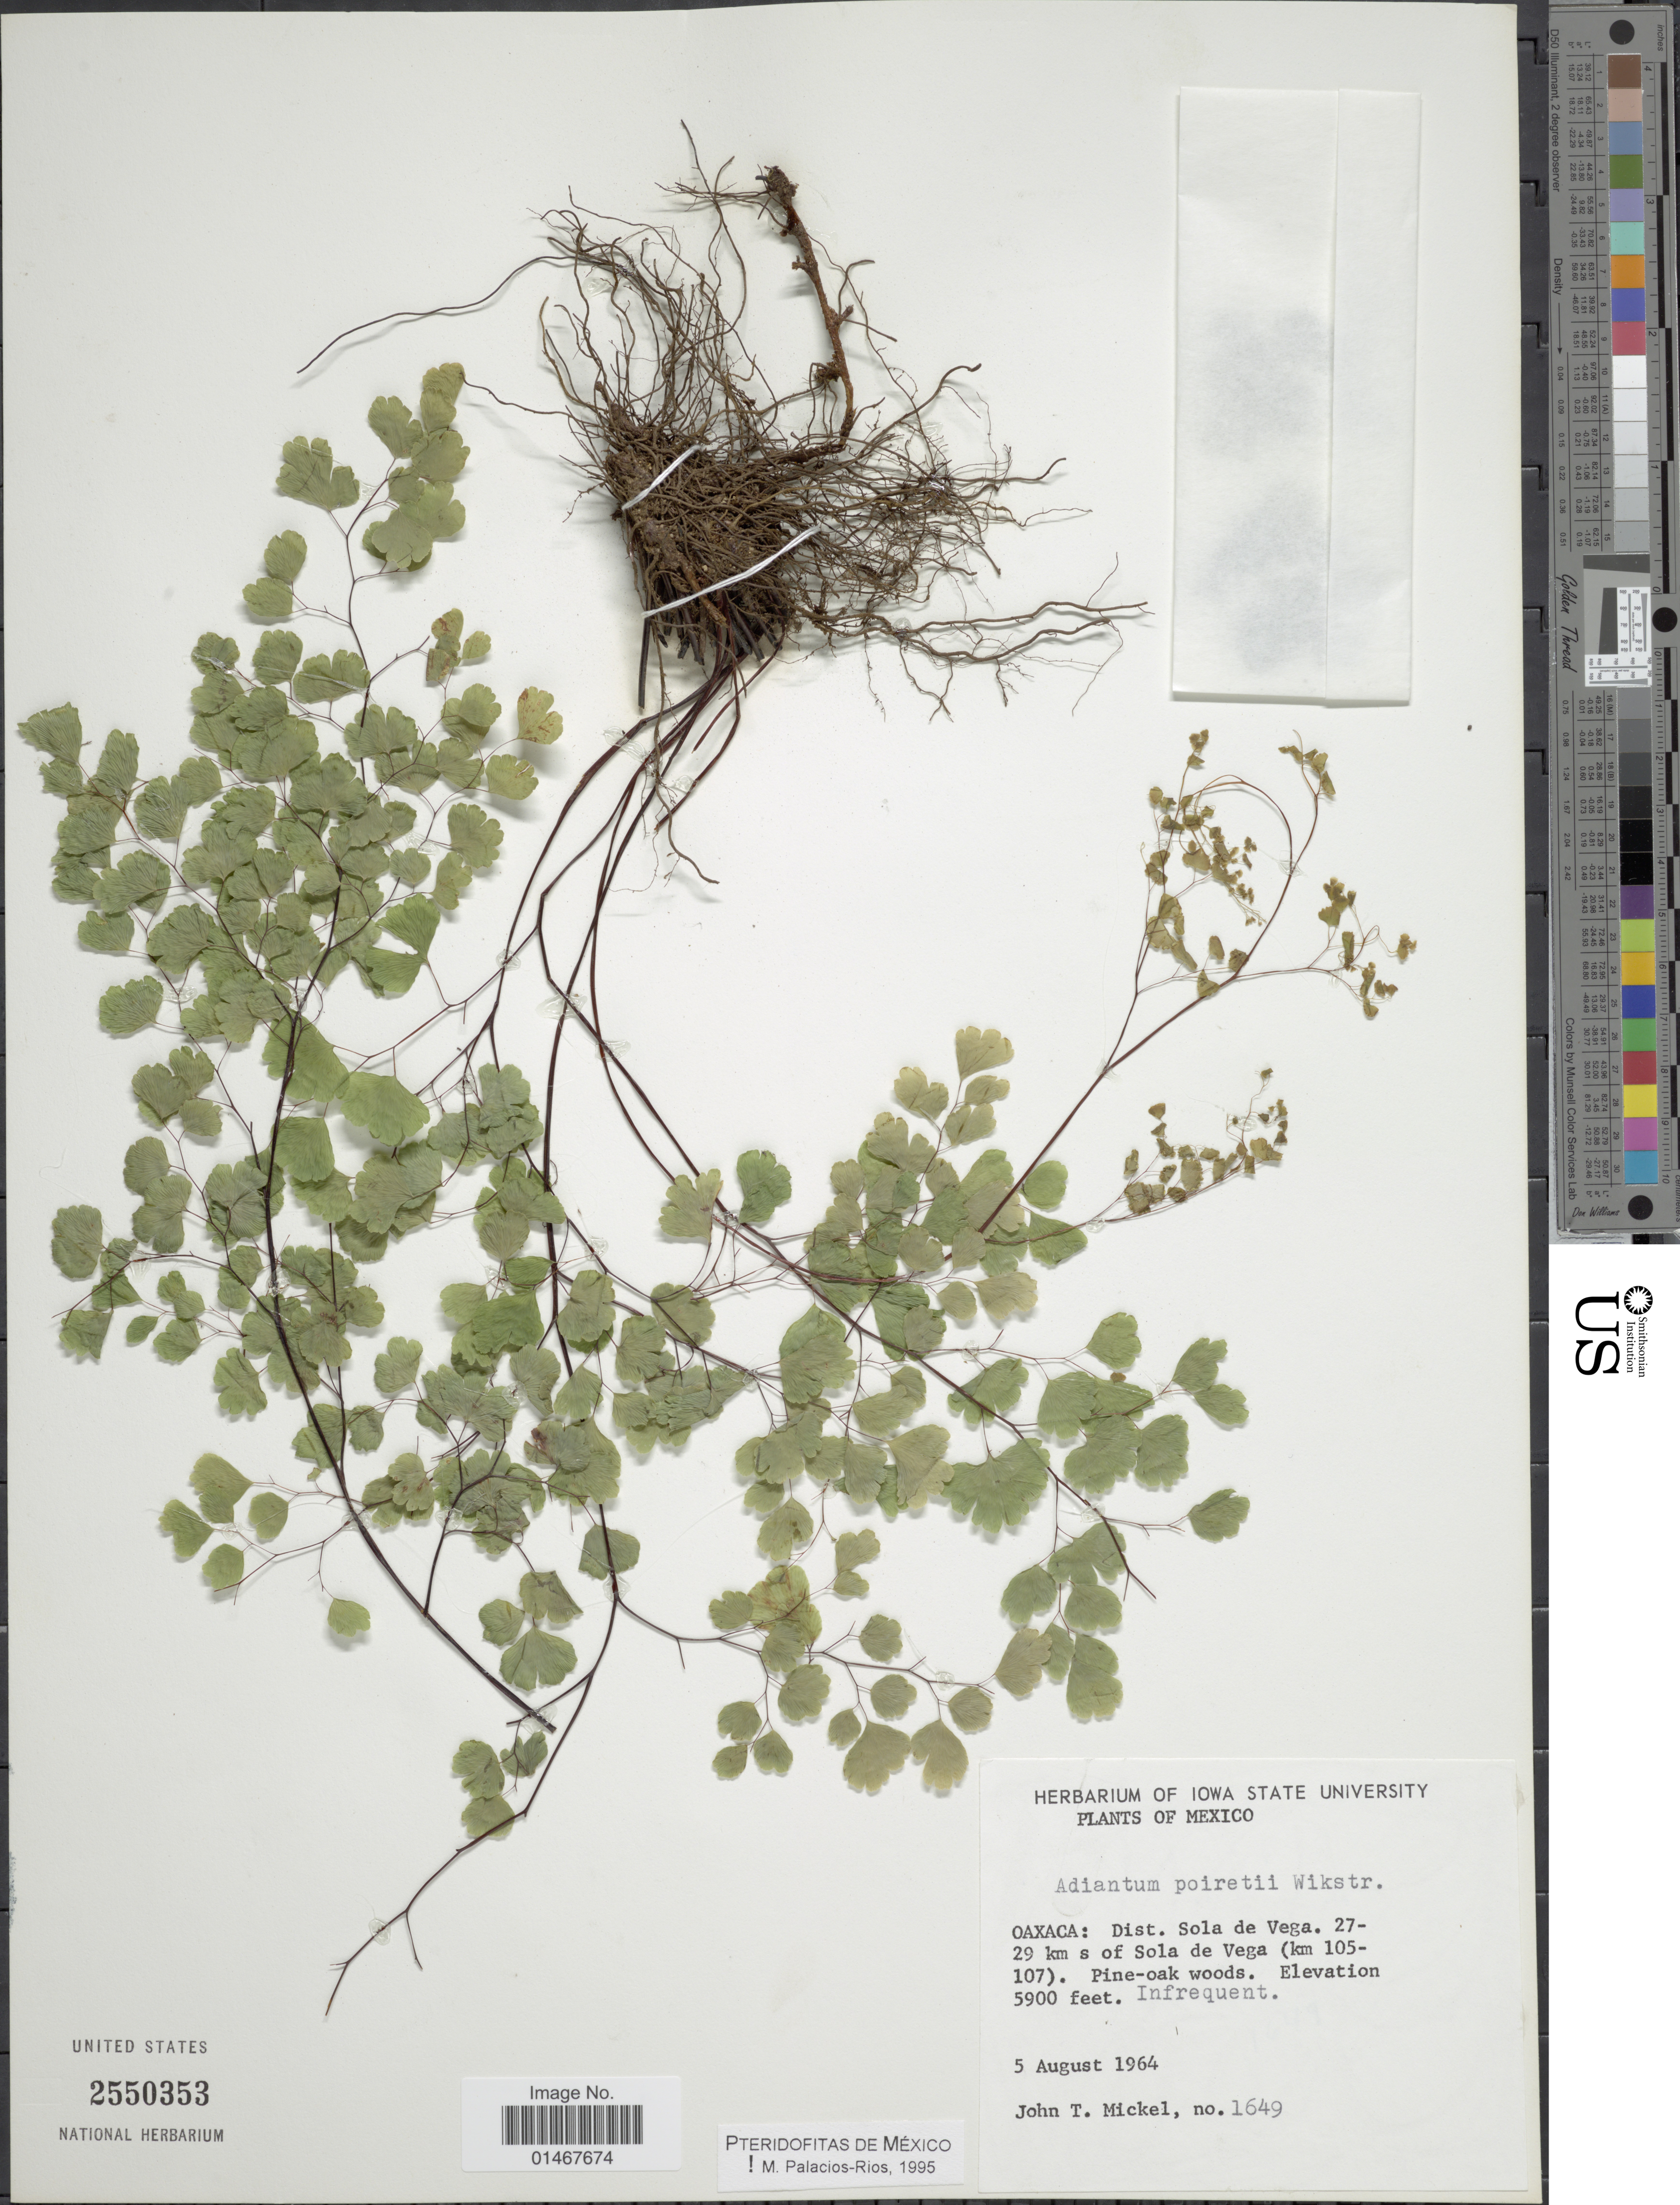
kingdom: Plantae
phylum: Tracheophyta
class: Polypodiopsida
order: Polypodiales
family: Pteridaceae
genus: Adiantum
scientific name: Adiantum poiretii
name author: Wikstr.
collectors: J. T. Mickel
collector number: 1649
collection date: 1964-08-05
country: Mexico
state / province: Oaxaca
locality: Dist. Sola de Vega. 27-29 km s. of Sola de Vega (km 105-107)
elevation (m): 1798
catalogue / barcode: US 2550353